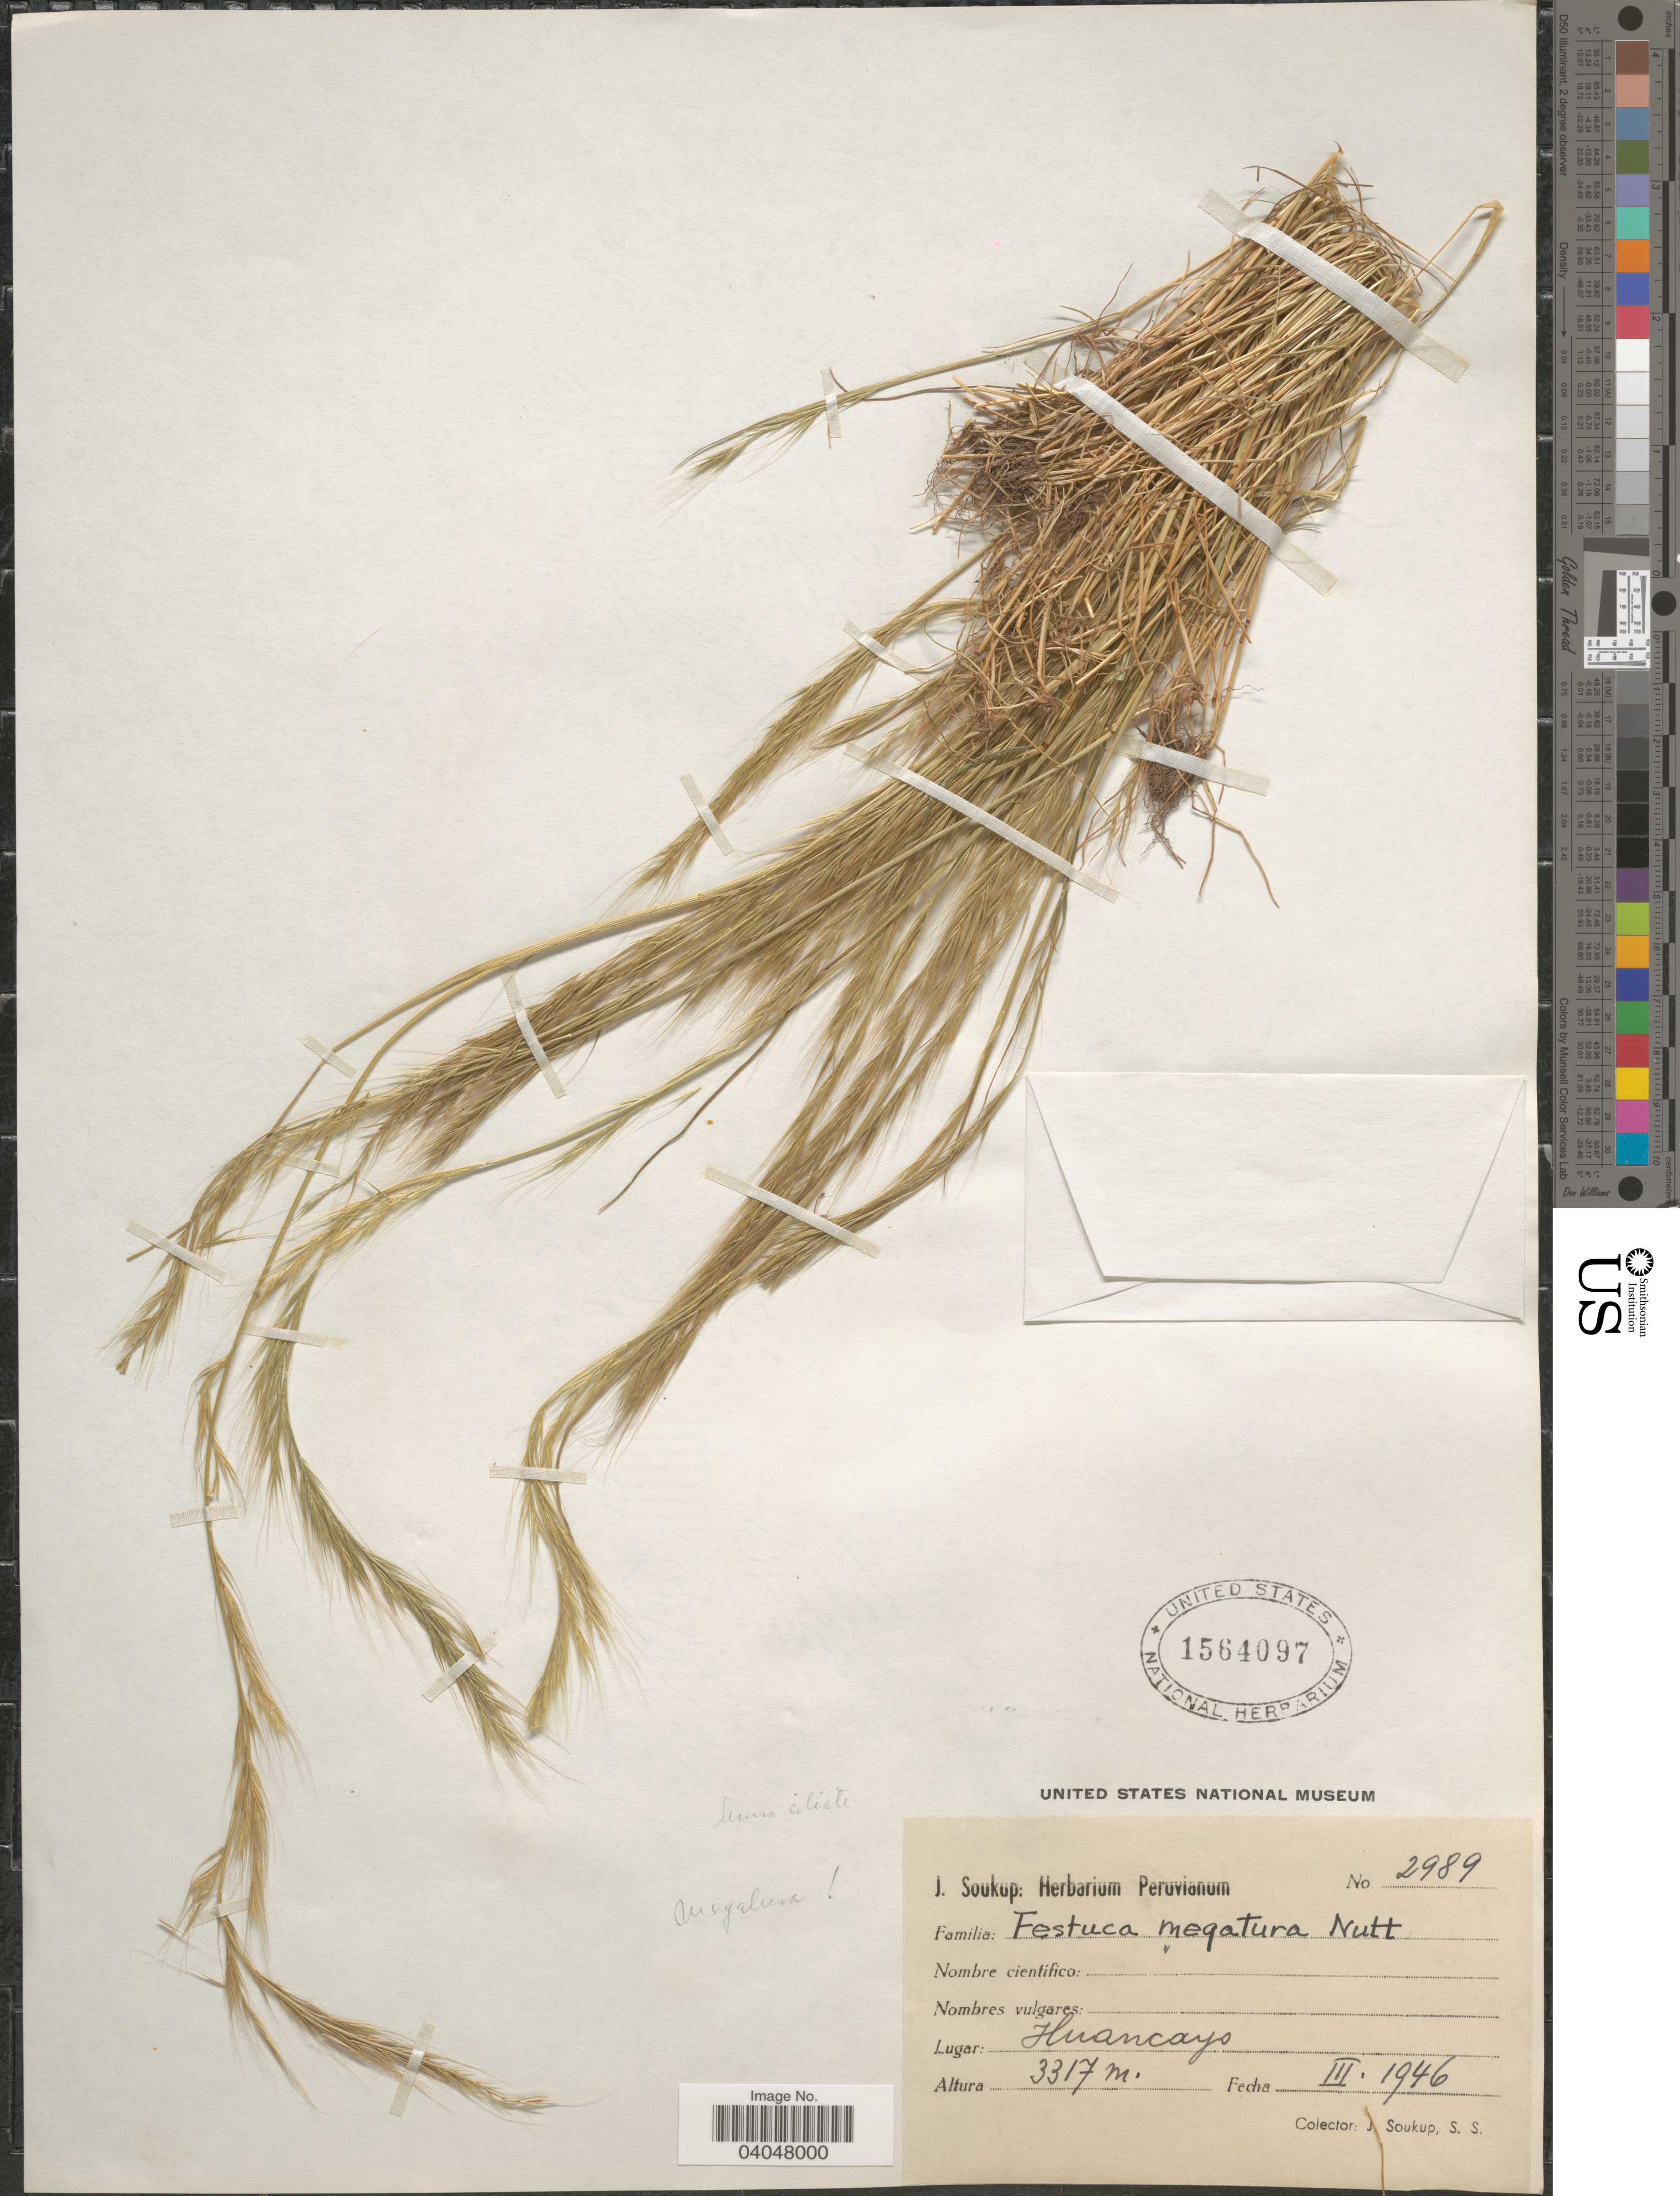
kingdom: Plantae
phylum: Tracheophyta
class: Liliopsida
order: Poales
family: Poaceae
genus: Festuca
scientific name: Festuca megalura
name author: Nutt.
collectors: J. Soukup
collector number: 2989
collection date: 1946-03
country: Peru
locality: Huancayo.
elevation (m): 3317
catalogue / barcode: US 1564097